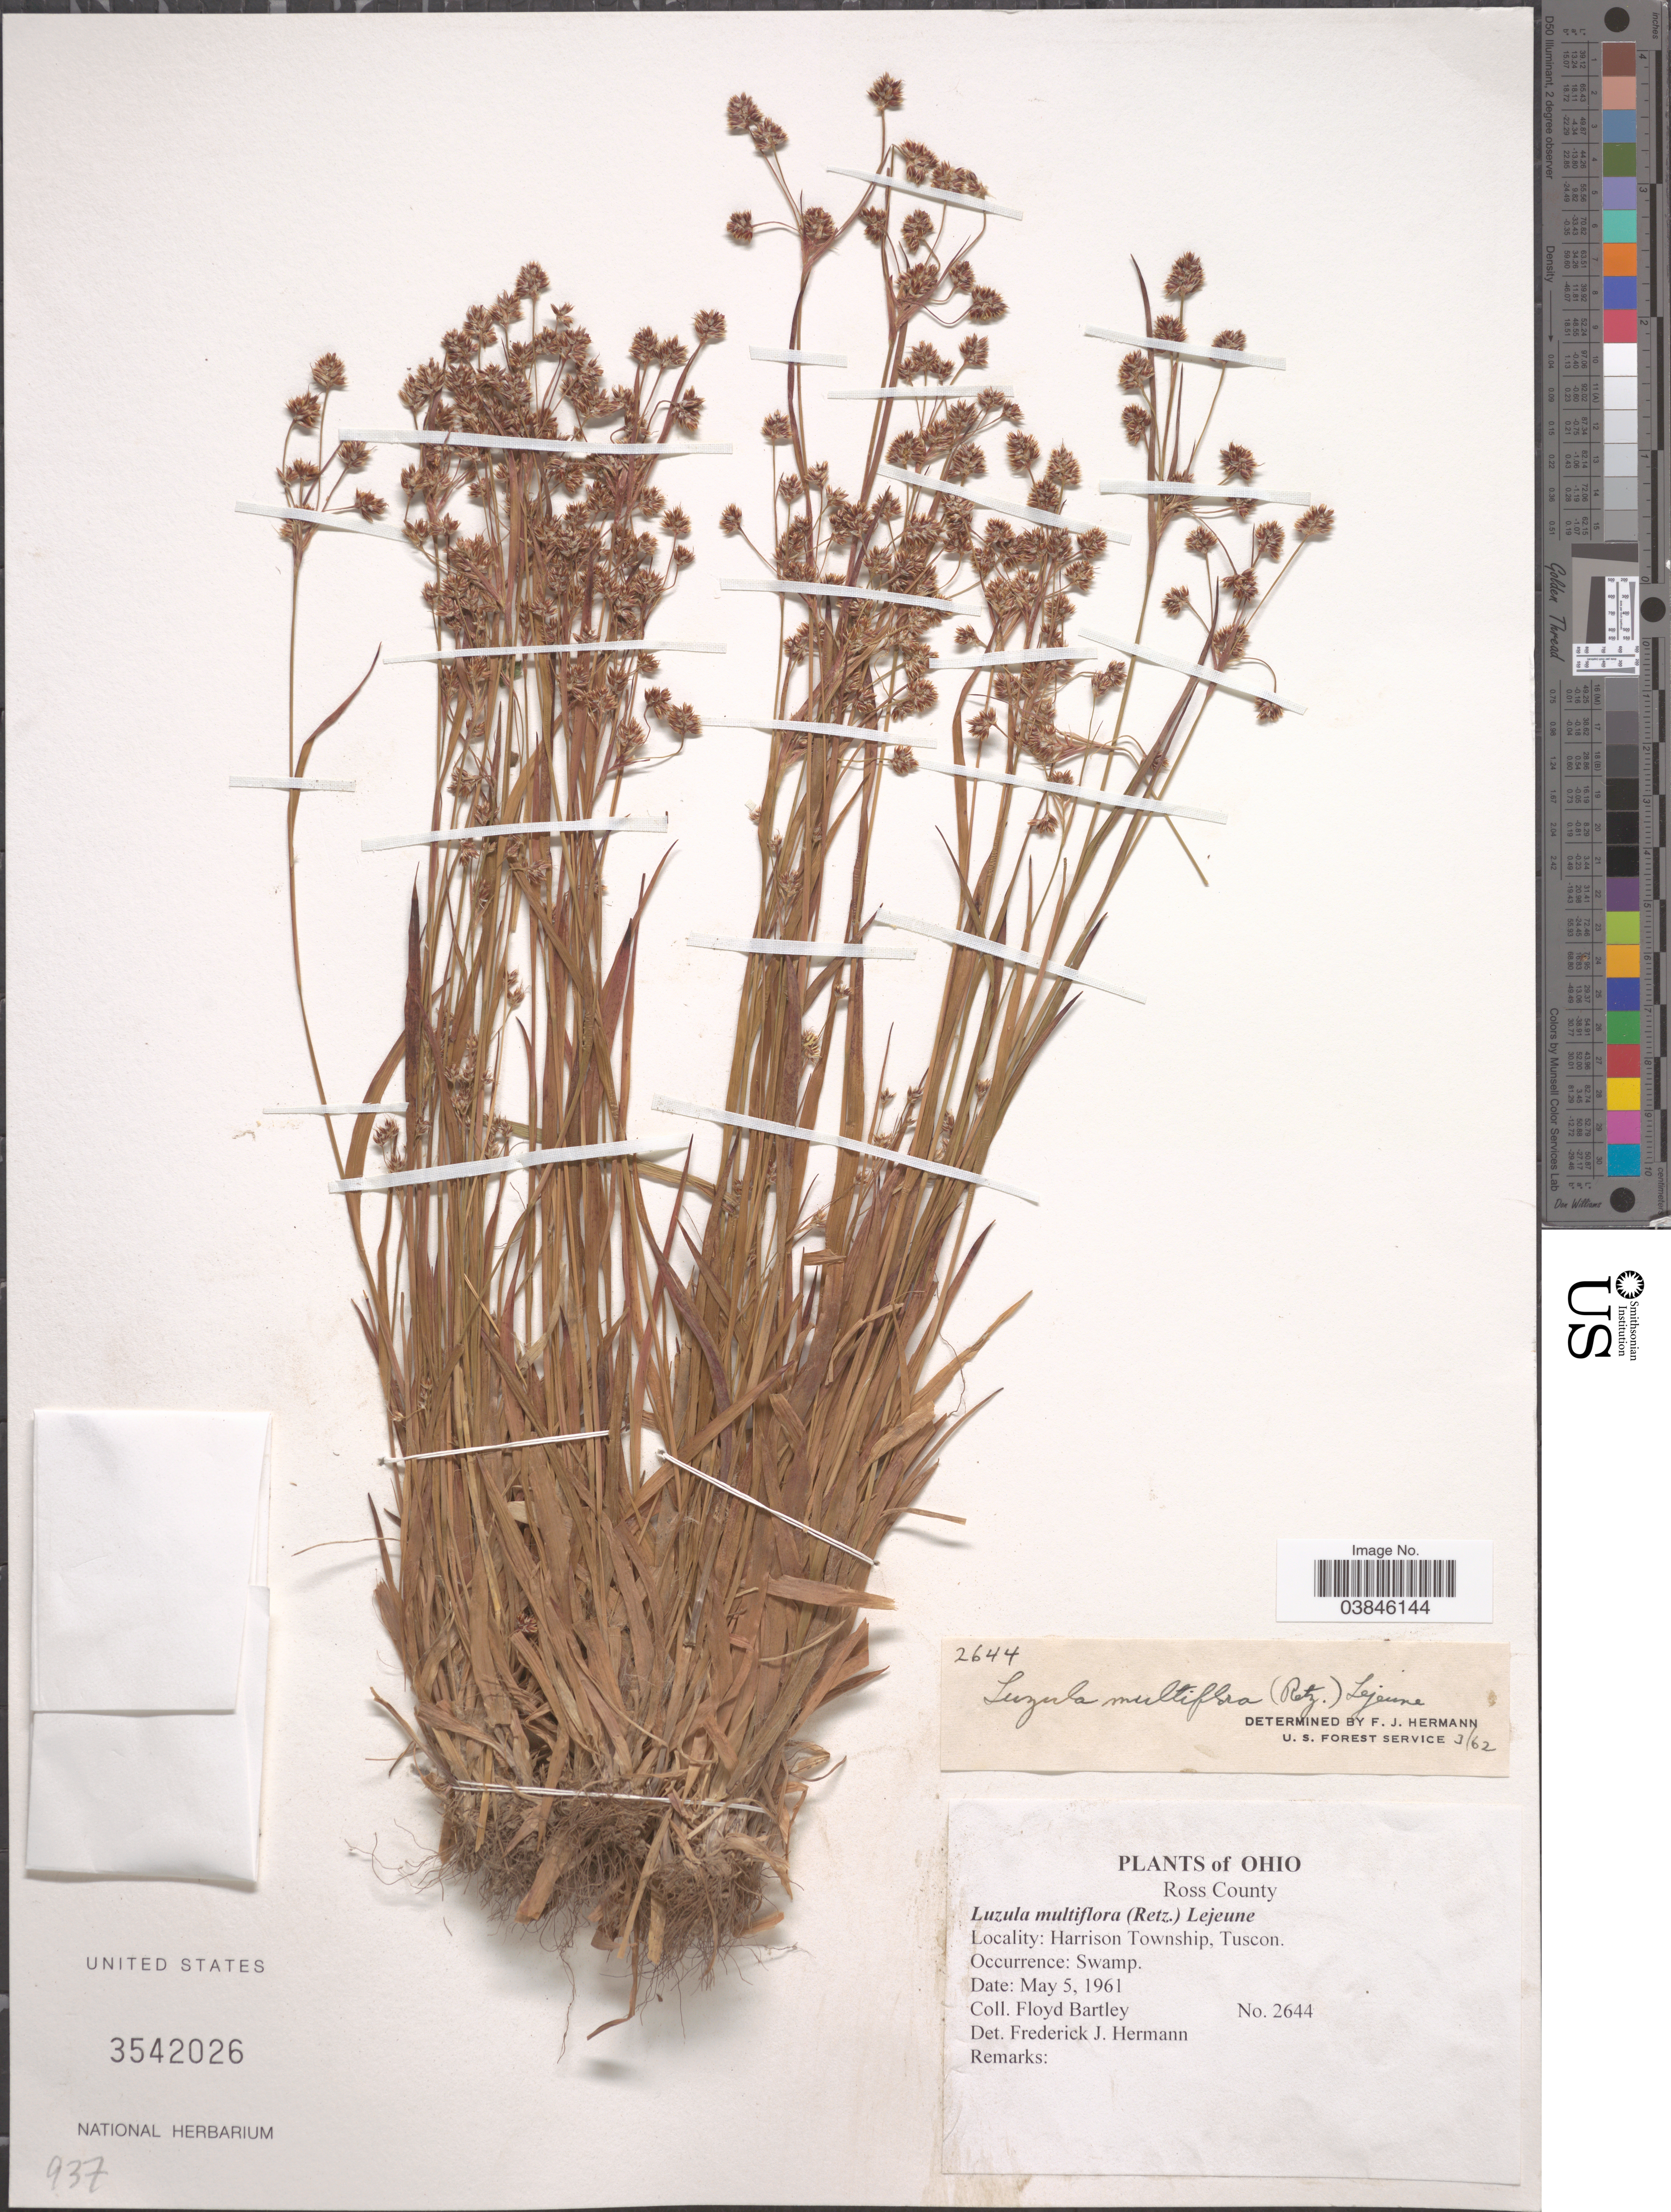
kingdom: Plantae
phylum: Tracheophyta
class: Liliopsida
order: Poales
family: Juncaceae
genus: Luzula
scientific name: Luzula multiflora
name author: (Ehrh.) Lej.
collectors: F. Bartley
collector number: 2644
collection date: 1961-05-05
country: United States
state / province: Ohio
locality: Ross County. Harrison Township, Tucson.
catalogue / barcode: US 3542026